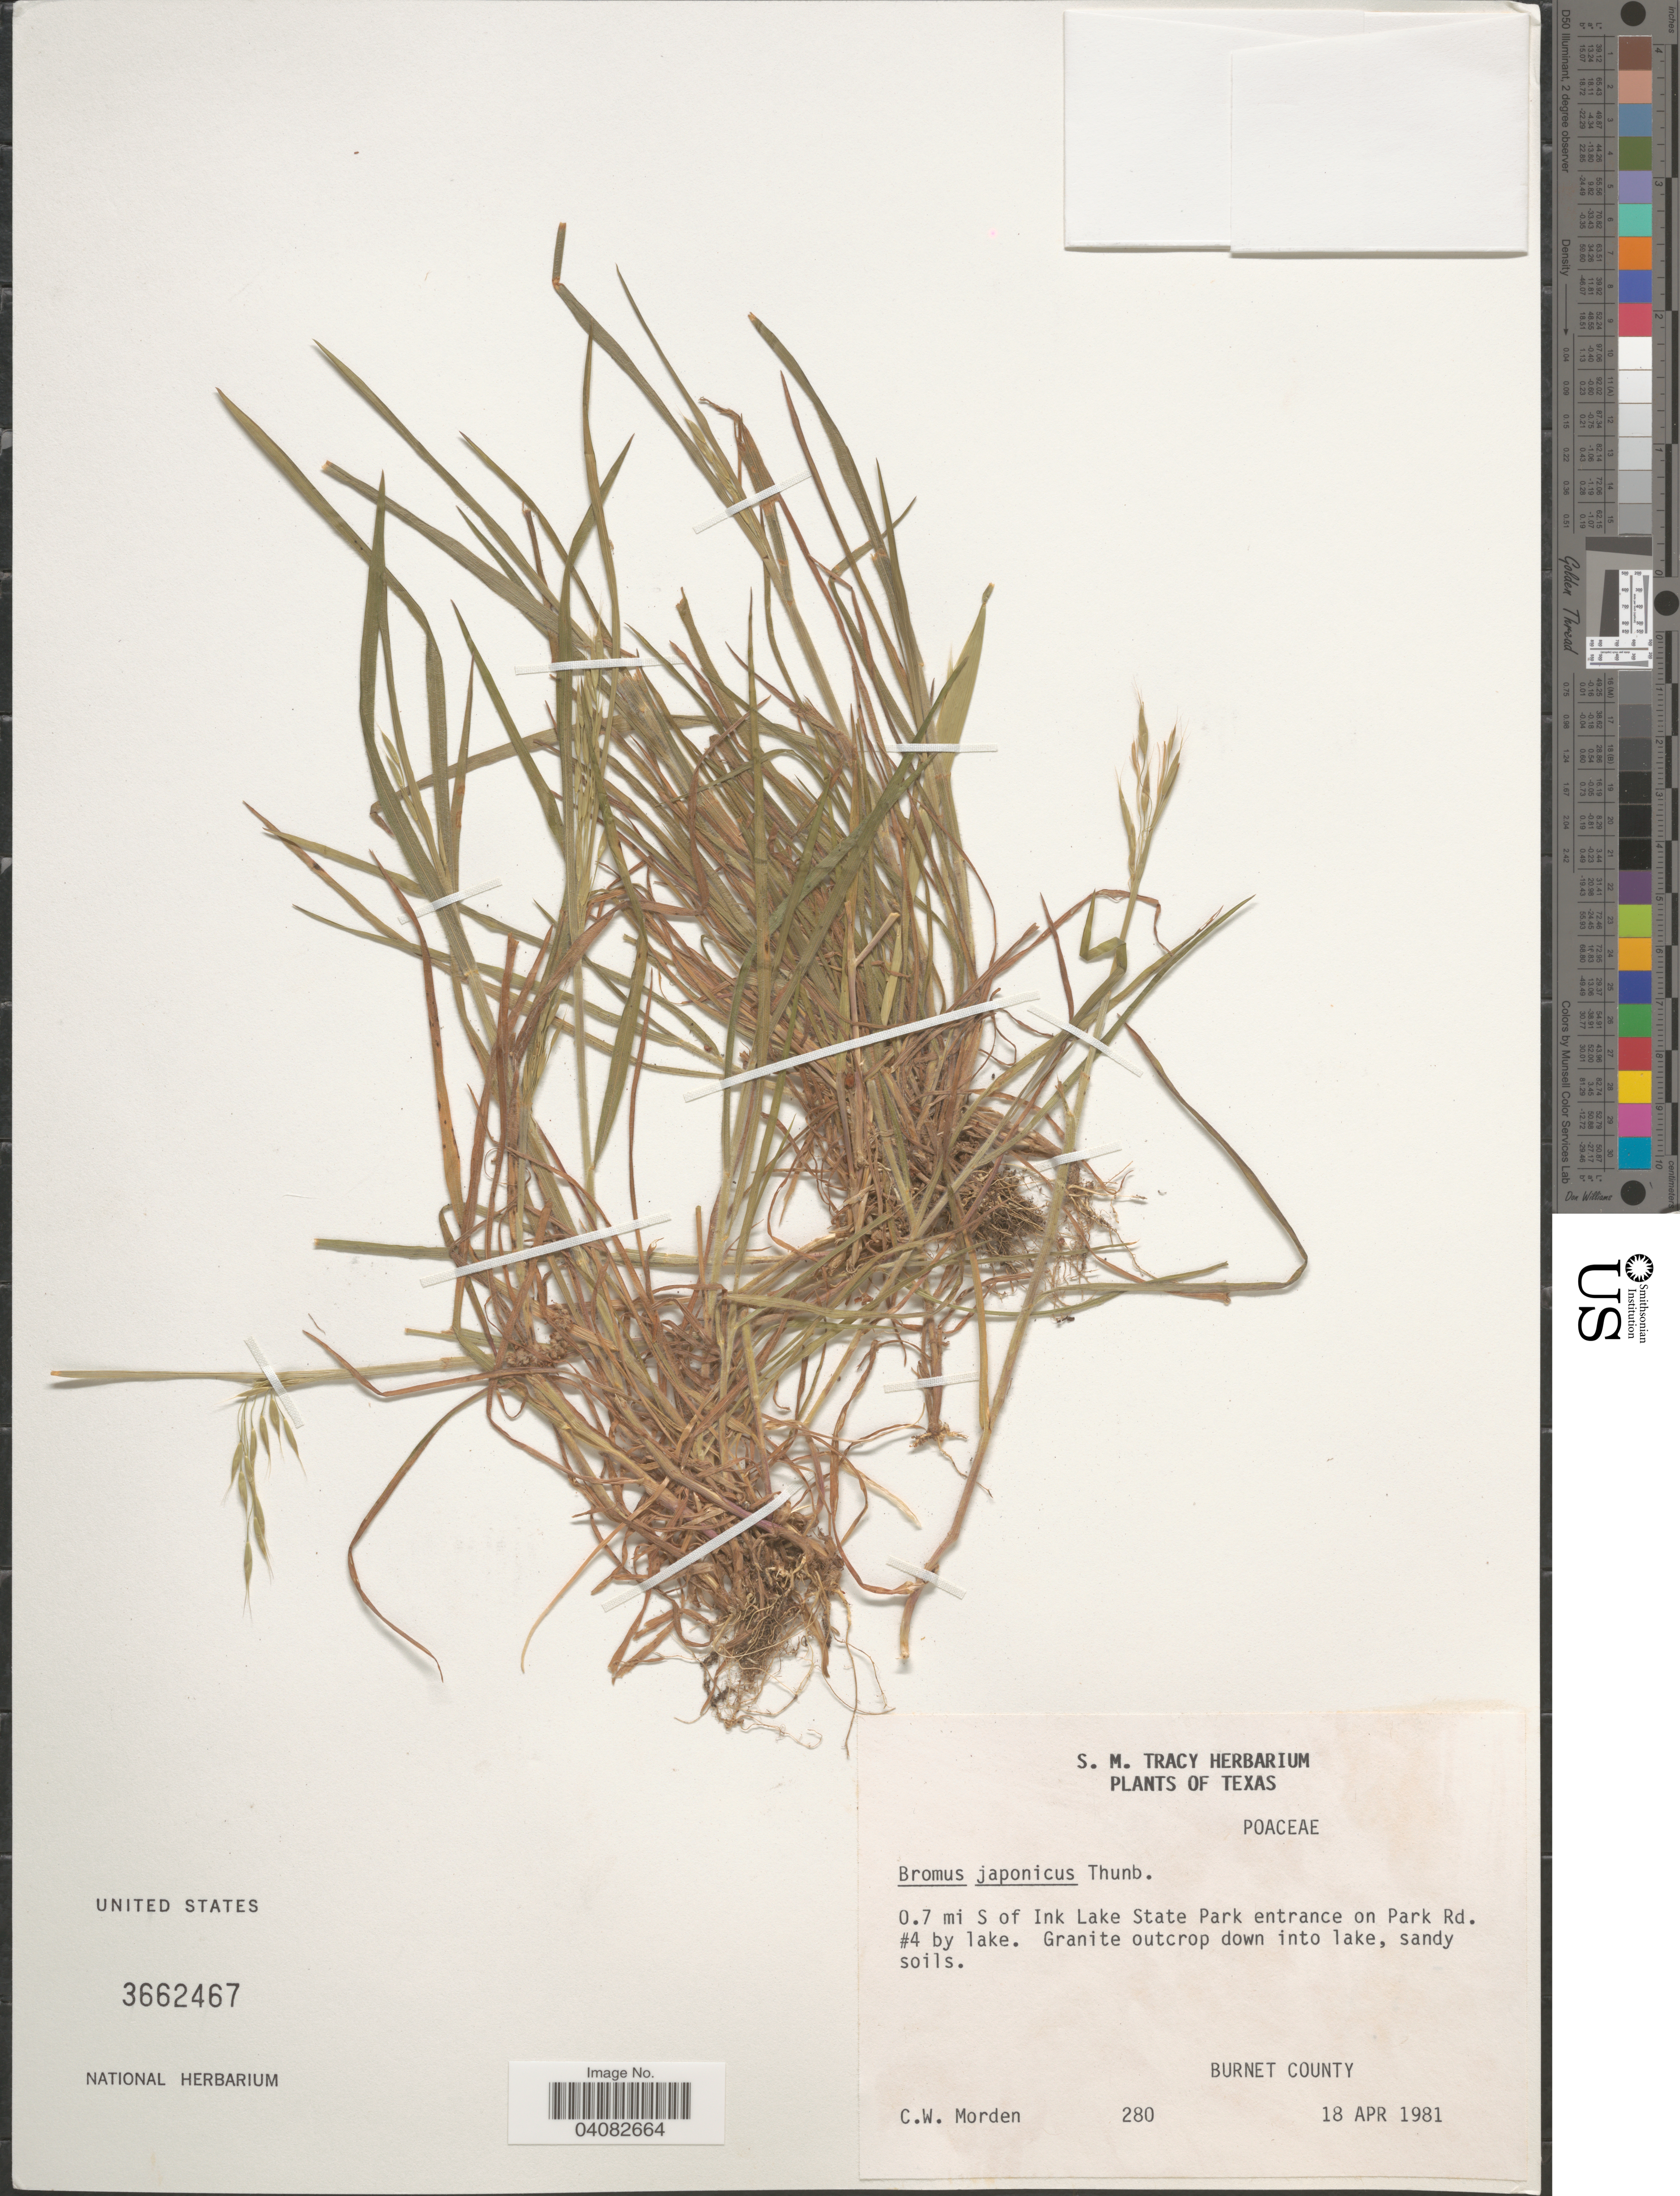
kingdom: Plantae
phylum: Tracheophyta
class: Liliopsida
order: Poales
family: Poaceae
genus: Bromus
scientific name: Bromus japonicus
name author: Houtt.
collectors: C. Morden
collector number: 280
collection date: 1981-04-18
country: United States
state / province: Texas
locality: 0.7 mi S of Ink Lake State Park entrance on Park Rd. #4 by Lake. Burnet County.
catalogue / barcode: US 3662467